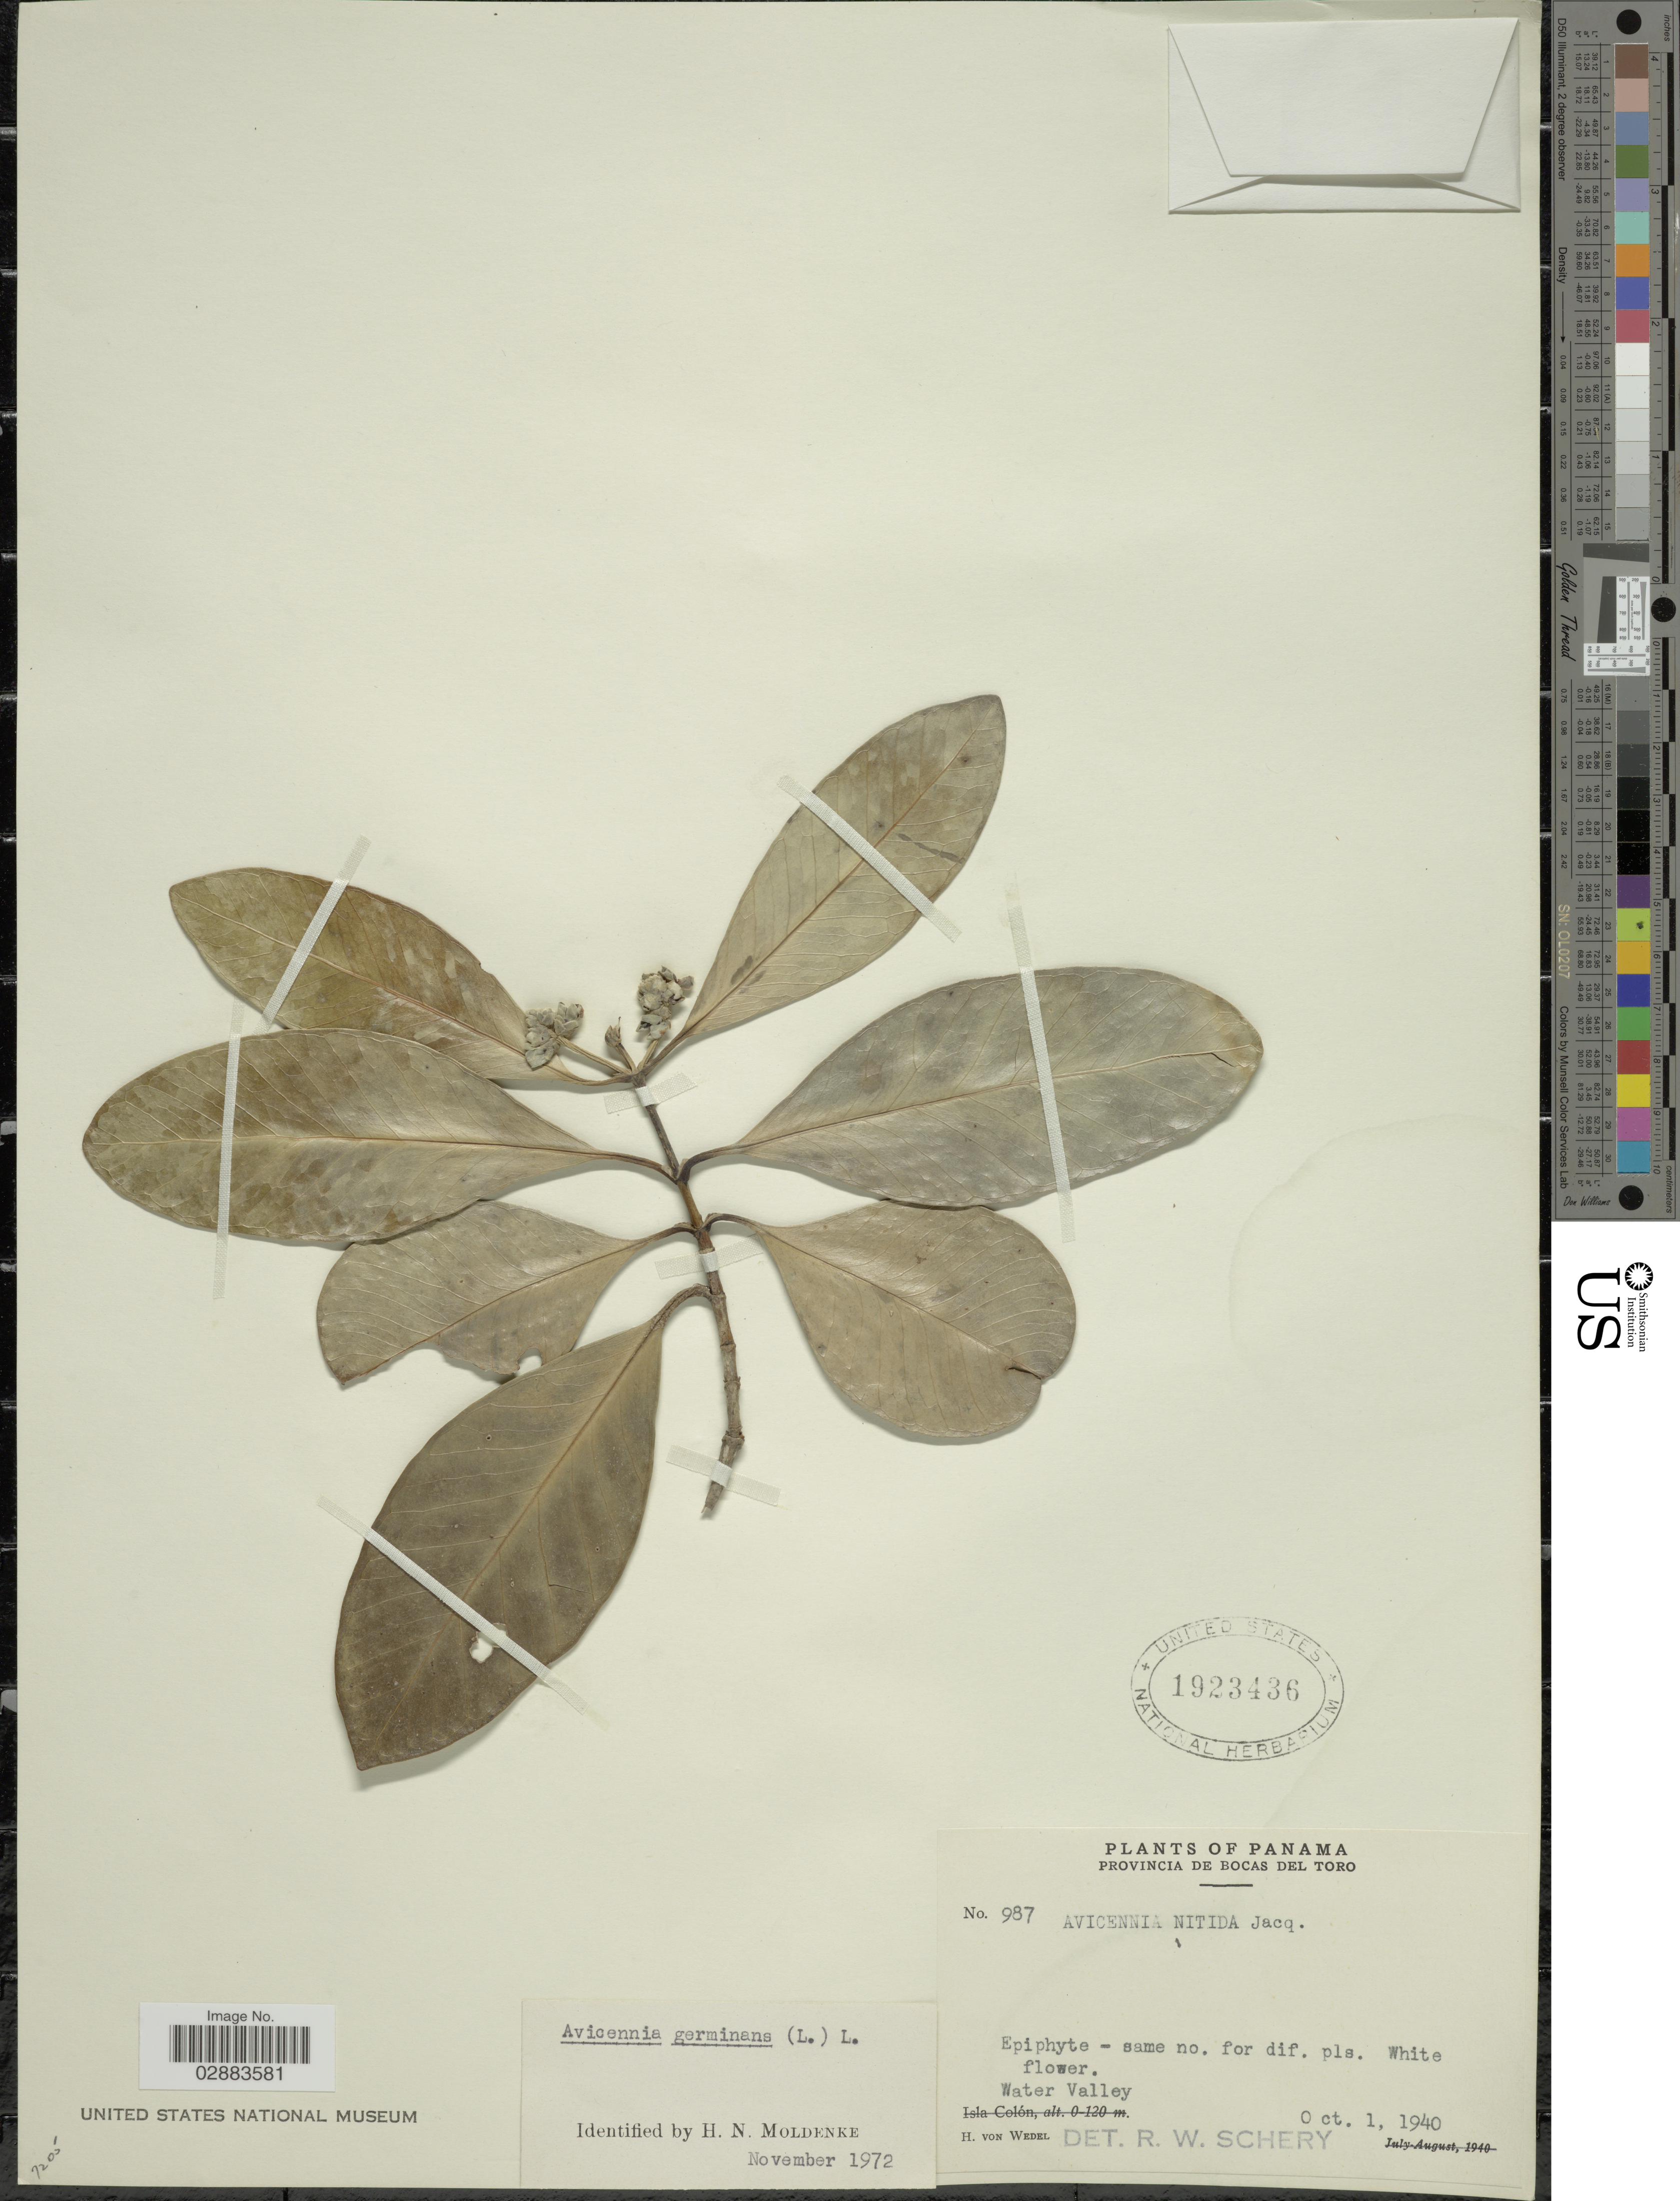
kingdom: Plantae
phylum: Tracheophyta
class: Magnoliopsida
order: Lamiales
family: Acanthaceae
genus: Avicennia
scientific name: Avicennia germinans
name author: (L.) L.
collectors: H. von Wedel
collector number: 987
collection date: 1940-10-01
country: Panama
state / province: Bocas del Toro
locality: Water Valley.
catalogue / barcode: US 1923436